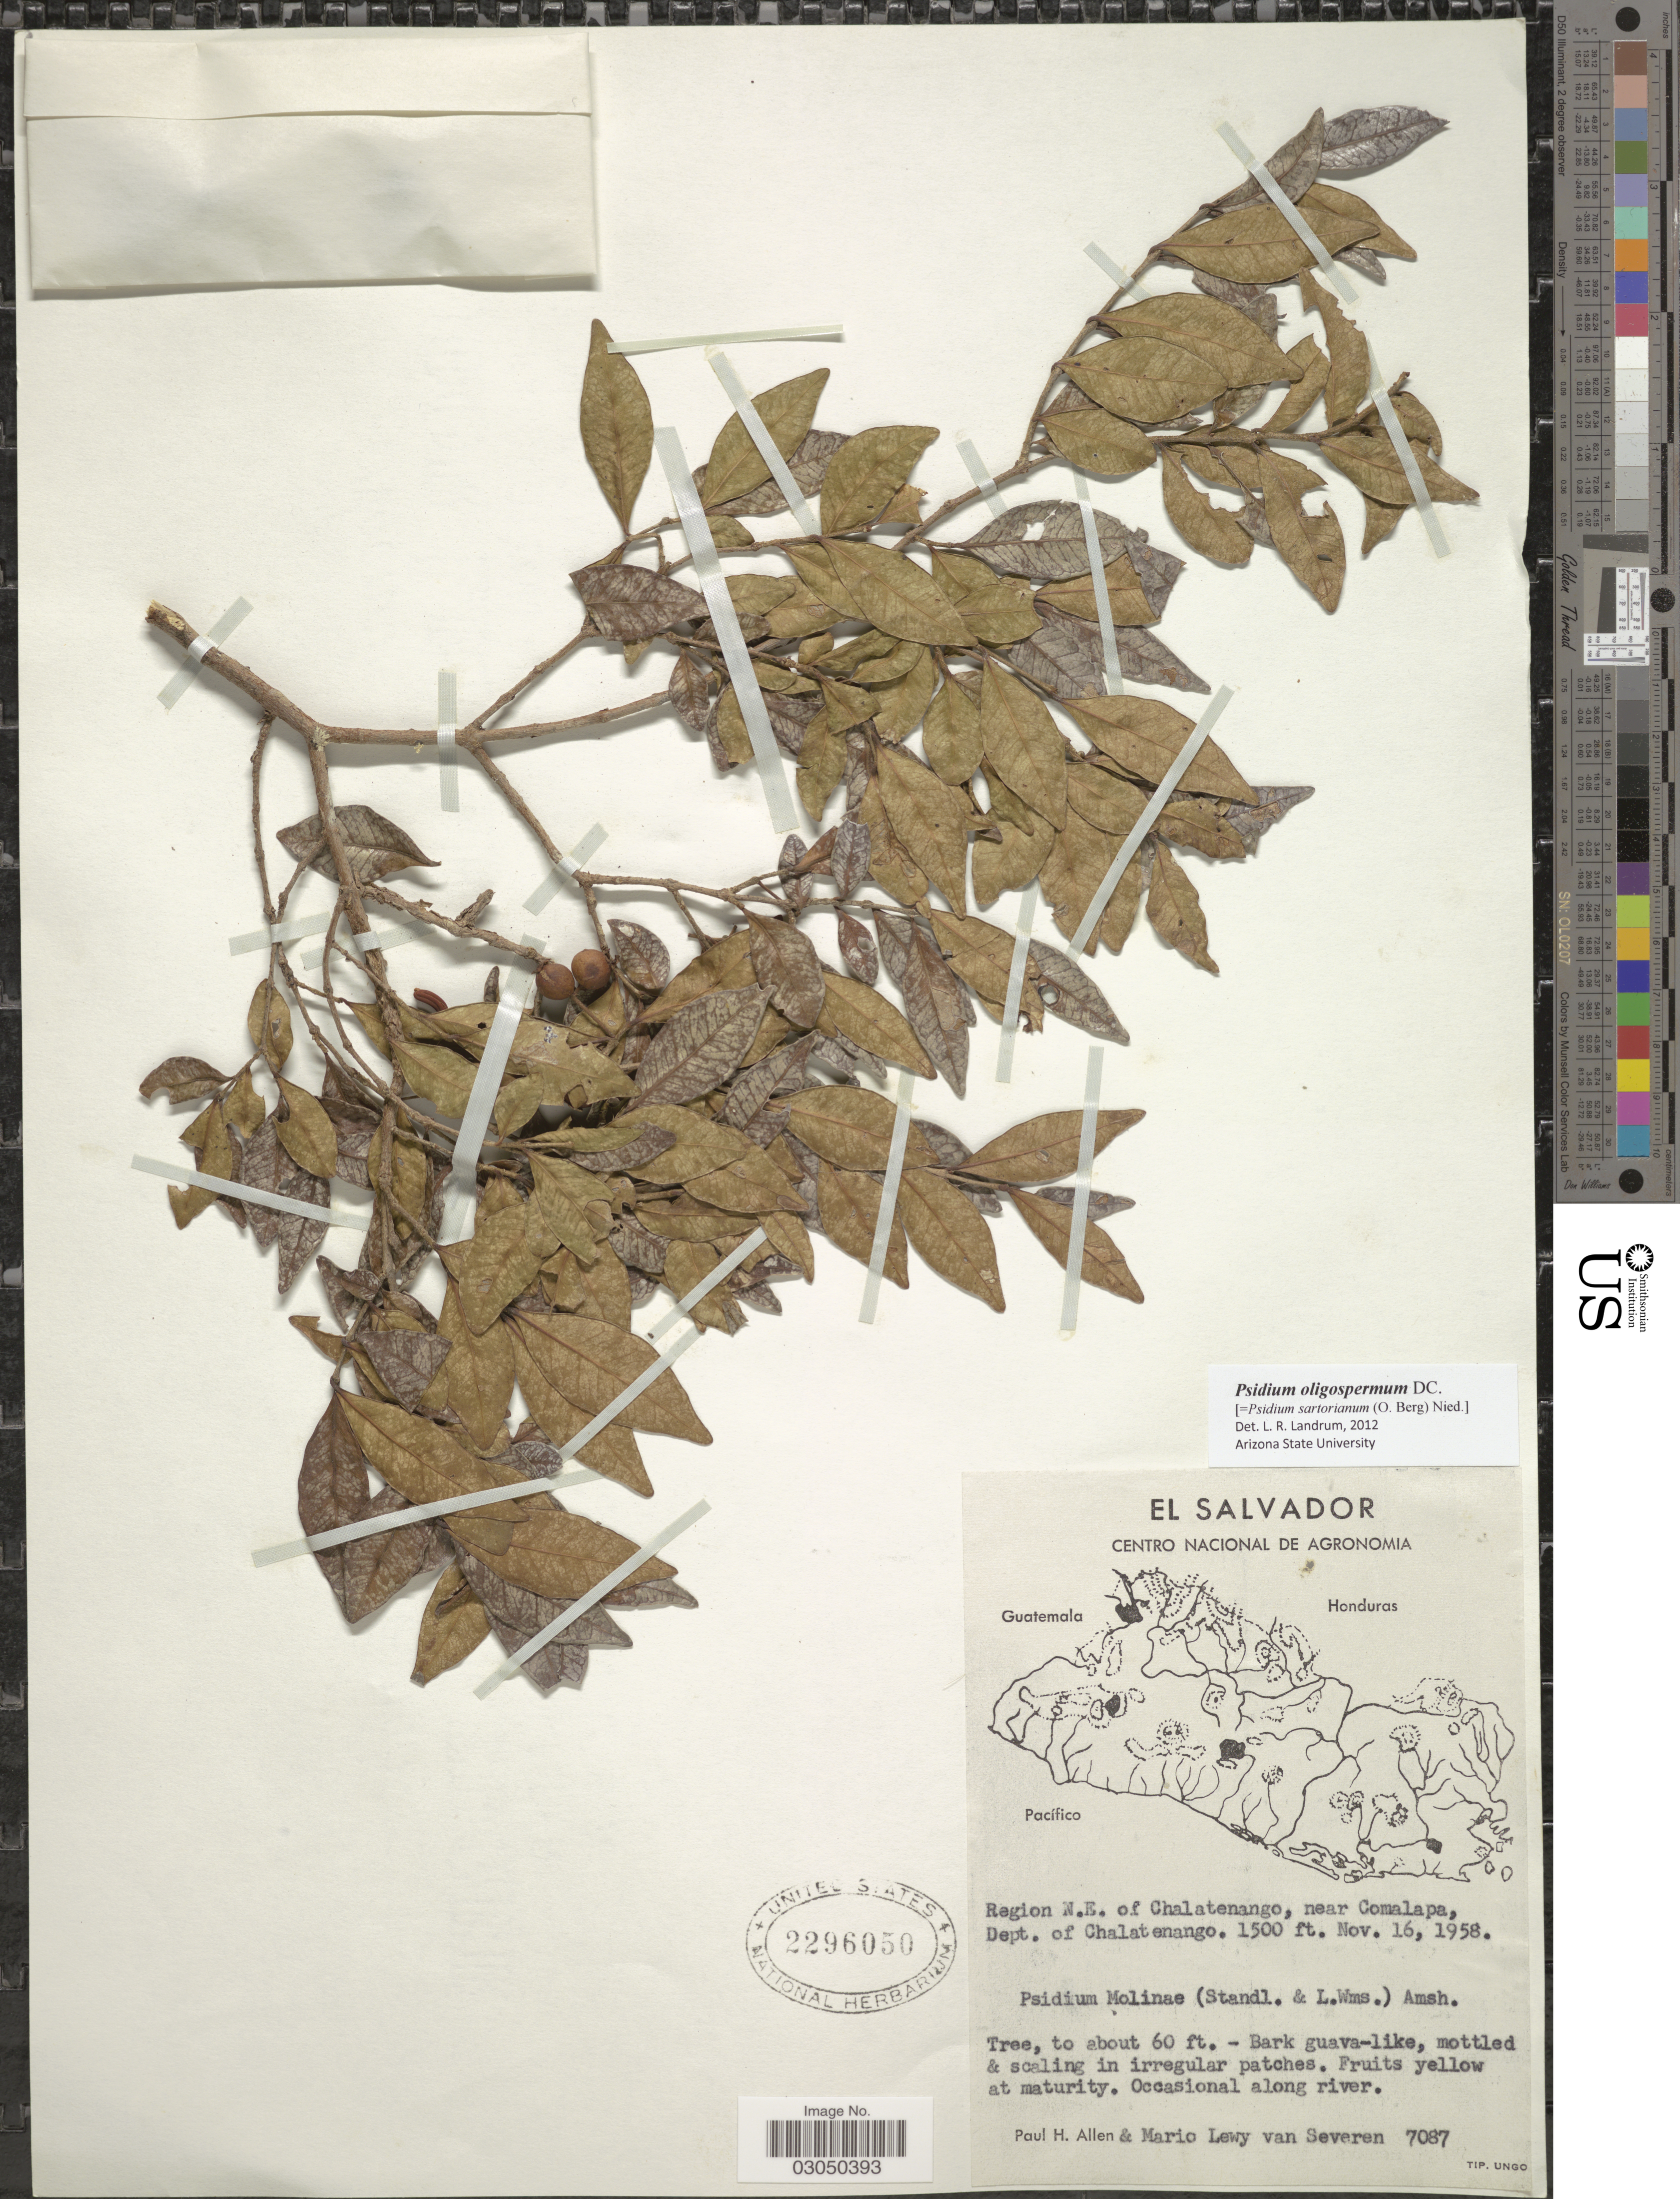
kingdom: Plantae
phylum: Tracheophyta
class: Magnoliopsida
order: Myrtales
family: Myrtaceae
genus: Psidium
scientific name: Psidium oligospermum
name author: Mart. ex DC.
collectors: P. H. Allen & M. Van Severen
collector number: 7087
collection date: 1958-11-16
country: El Salvador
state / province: Chalatenango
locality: Region N.E. of Chalatenango, near Comalapa, Dept. of Chalatenango.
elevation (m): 457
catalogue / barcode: US 2296050